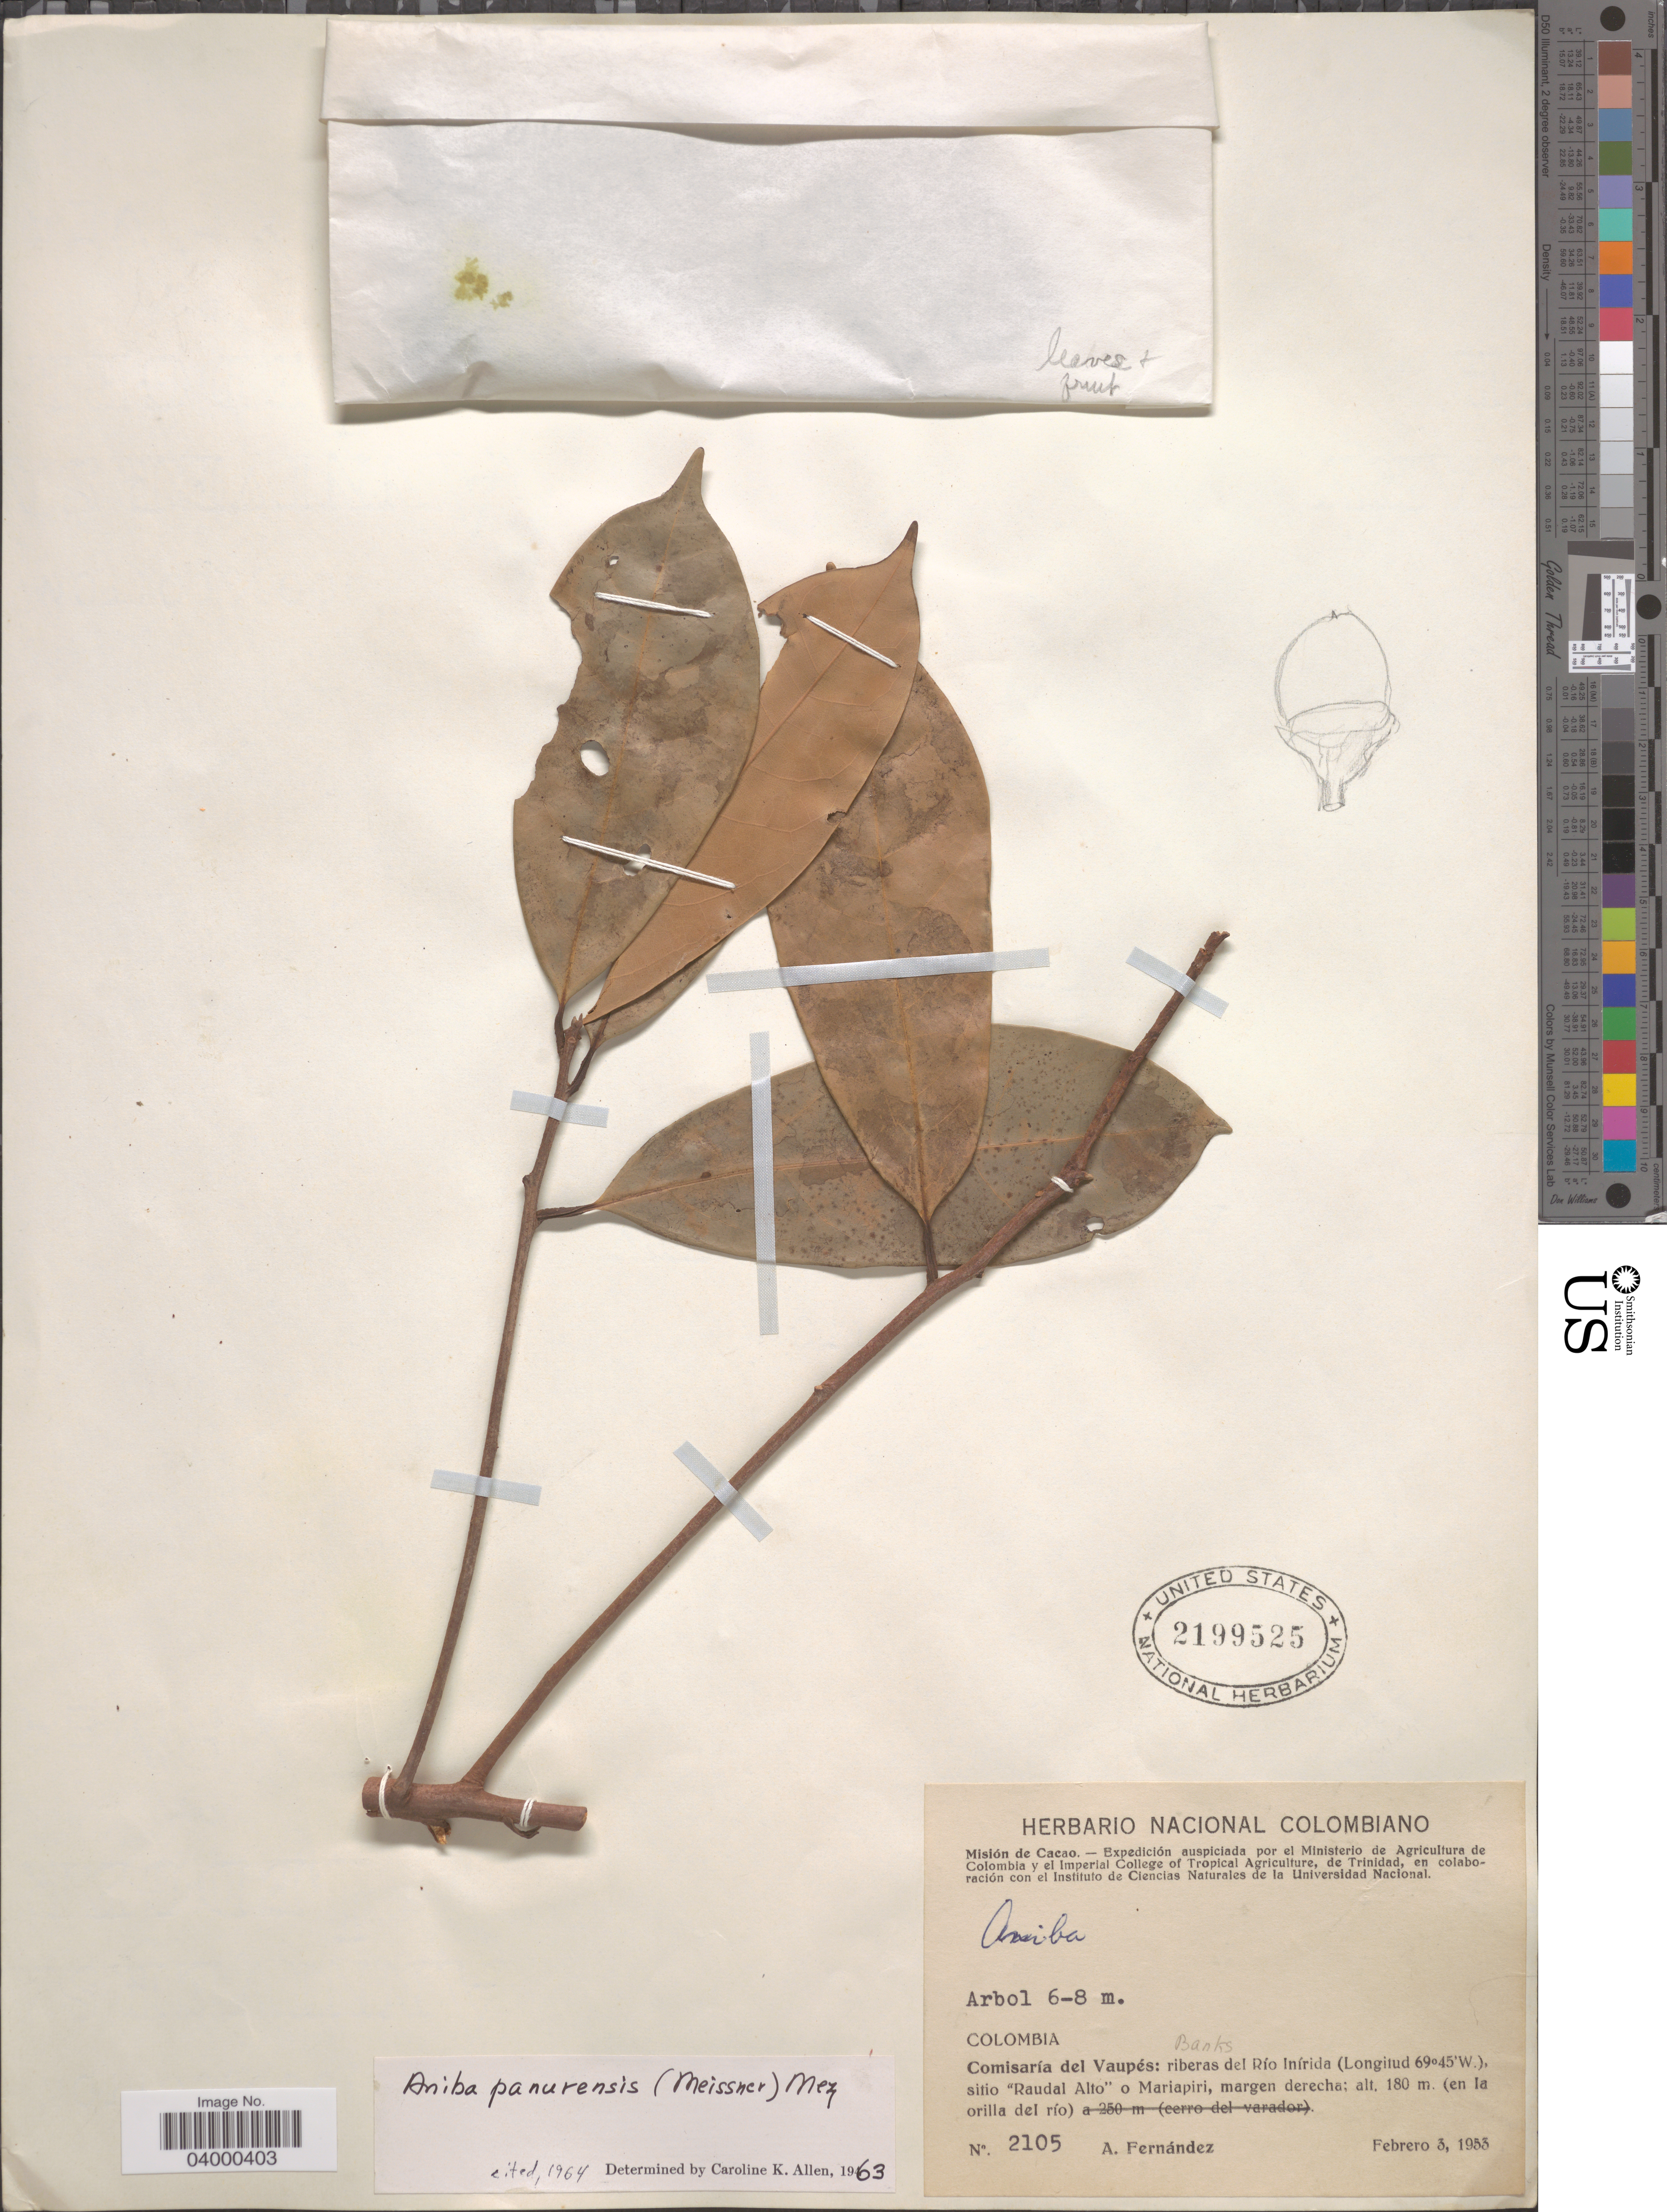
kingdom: Plantae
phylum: Tracheophyta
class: Magnoliopsida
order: Laurales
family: Lauraceae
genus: Aniba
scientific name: Aniba panurensis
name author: (Meisn.) Mez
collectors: A. Fernández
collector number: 2105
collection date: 1953-02-03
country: Colombia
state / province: Vaupés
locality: Comisaría del Vaupés: riberas del Río Inírida, sitio "Raudal Alto" o Mariapiri, margen derecha (en la orilla del río).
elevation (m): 180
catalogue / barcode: US 2199525